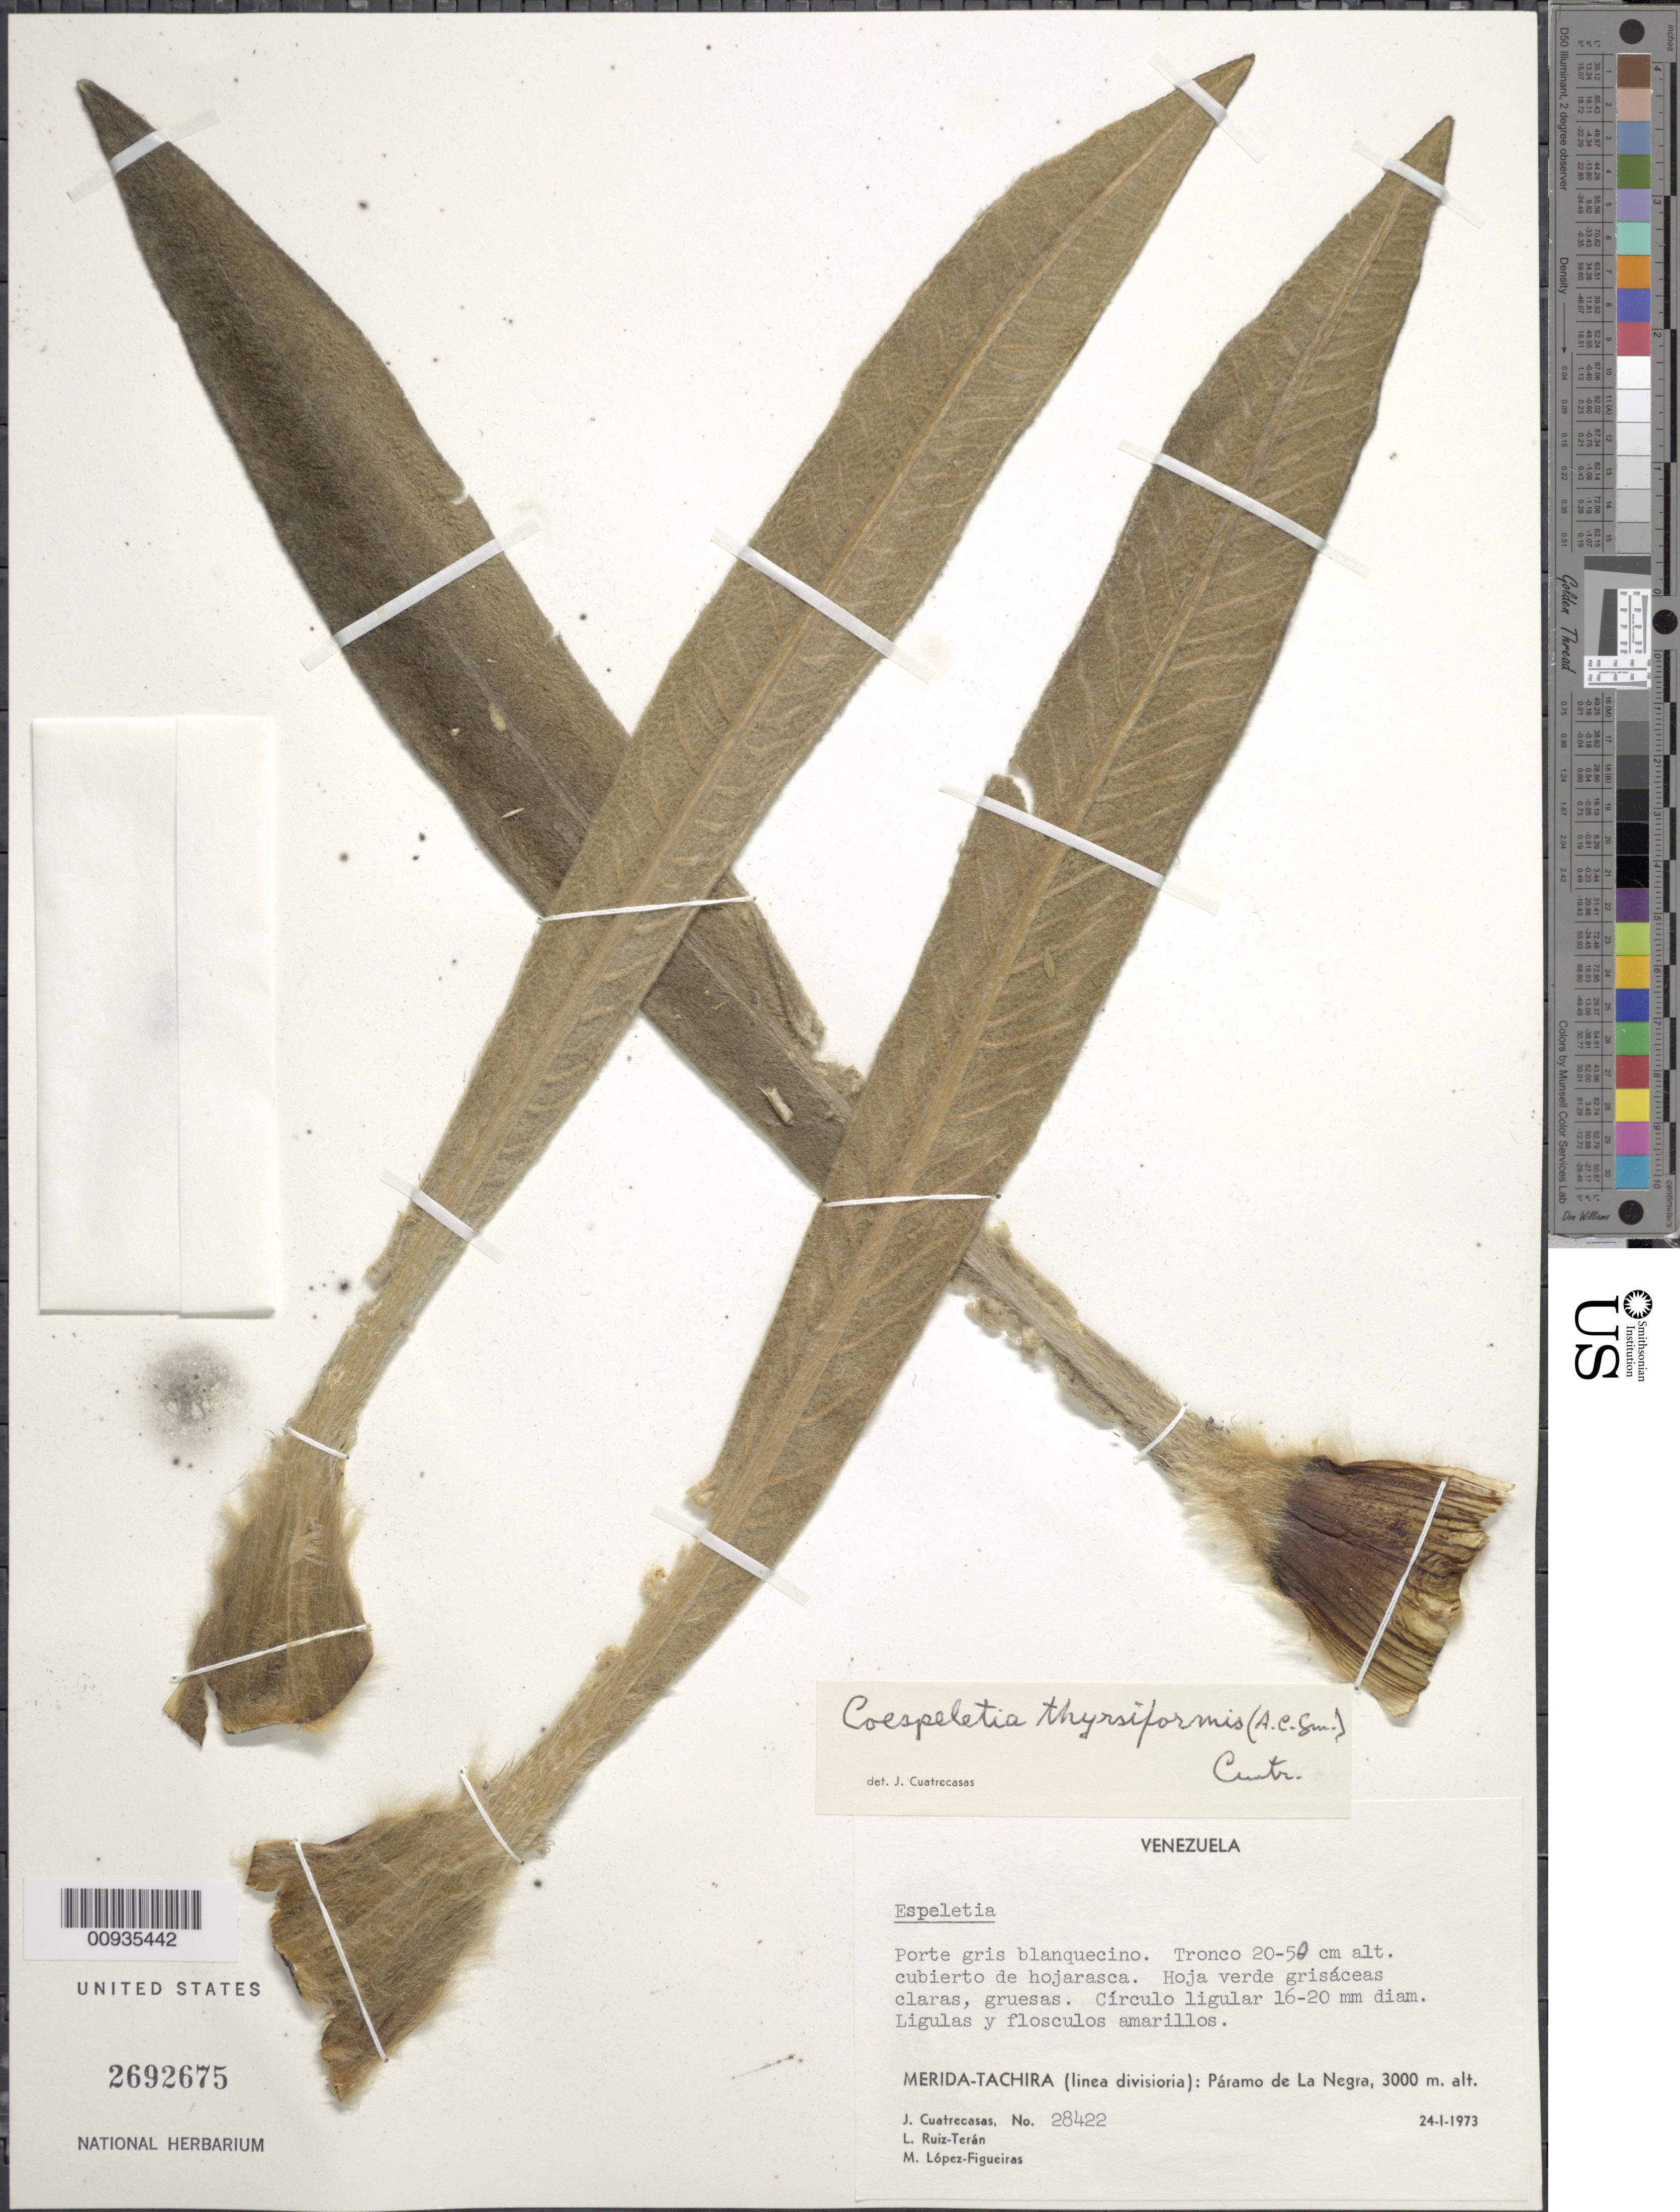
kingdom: Plantae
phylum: Tracheophyta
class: Magnoliopsida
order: Asterales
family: Asteraceae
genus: Coespeletia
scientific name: Coespeletia thyrsiformis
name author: (A.C. Sm.) Cuatrec.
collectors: J. Cuatrecasas, L. E. Ruíz-Terán & M. López Figueiras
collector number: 28422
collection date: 1973-01-24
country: Venezuela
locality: Merida-Tachira (linea divisioria): Paramo de La Negra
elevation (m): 3000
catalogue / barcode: US 2692675